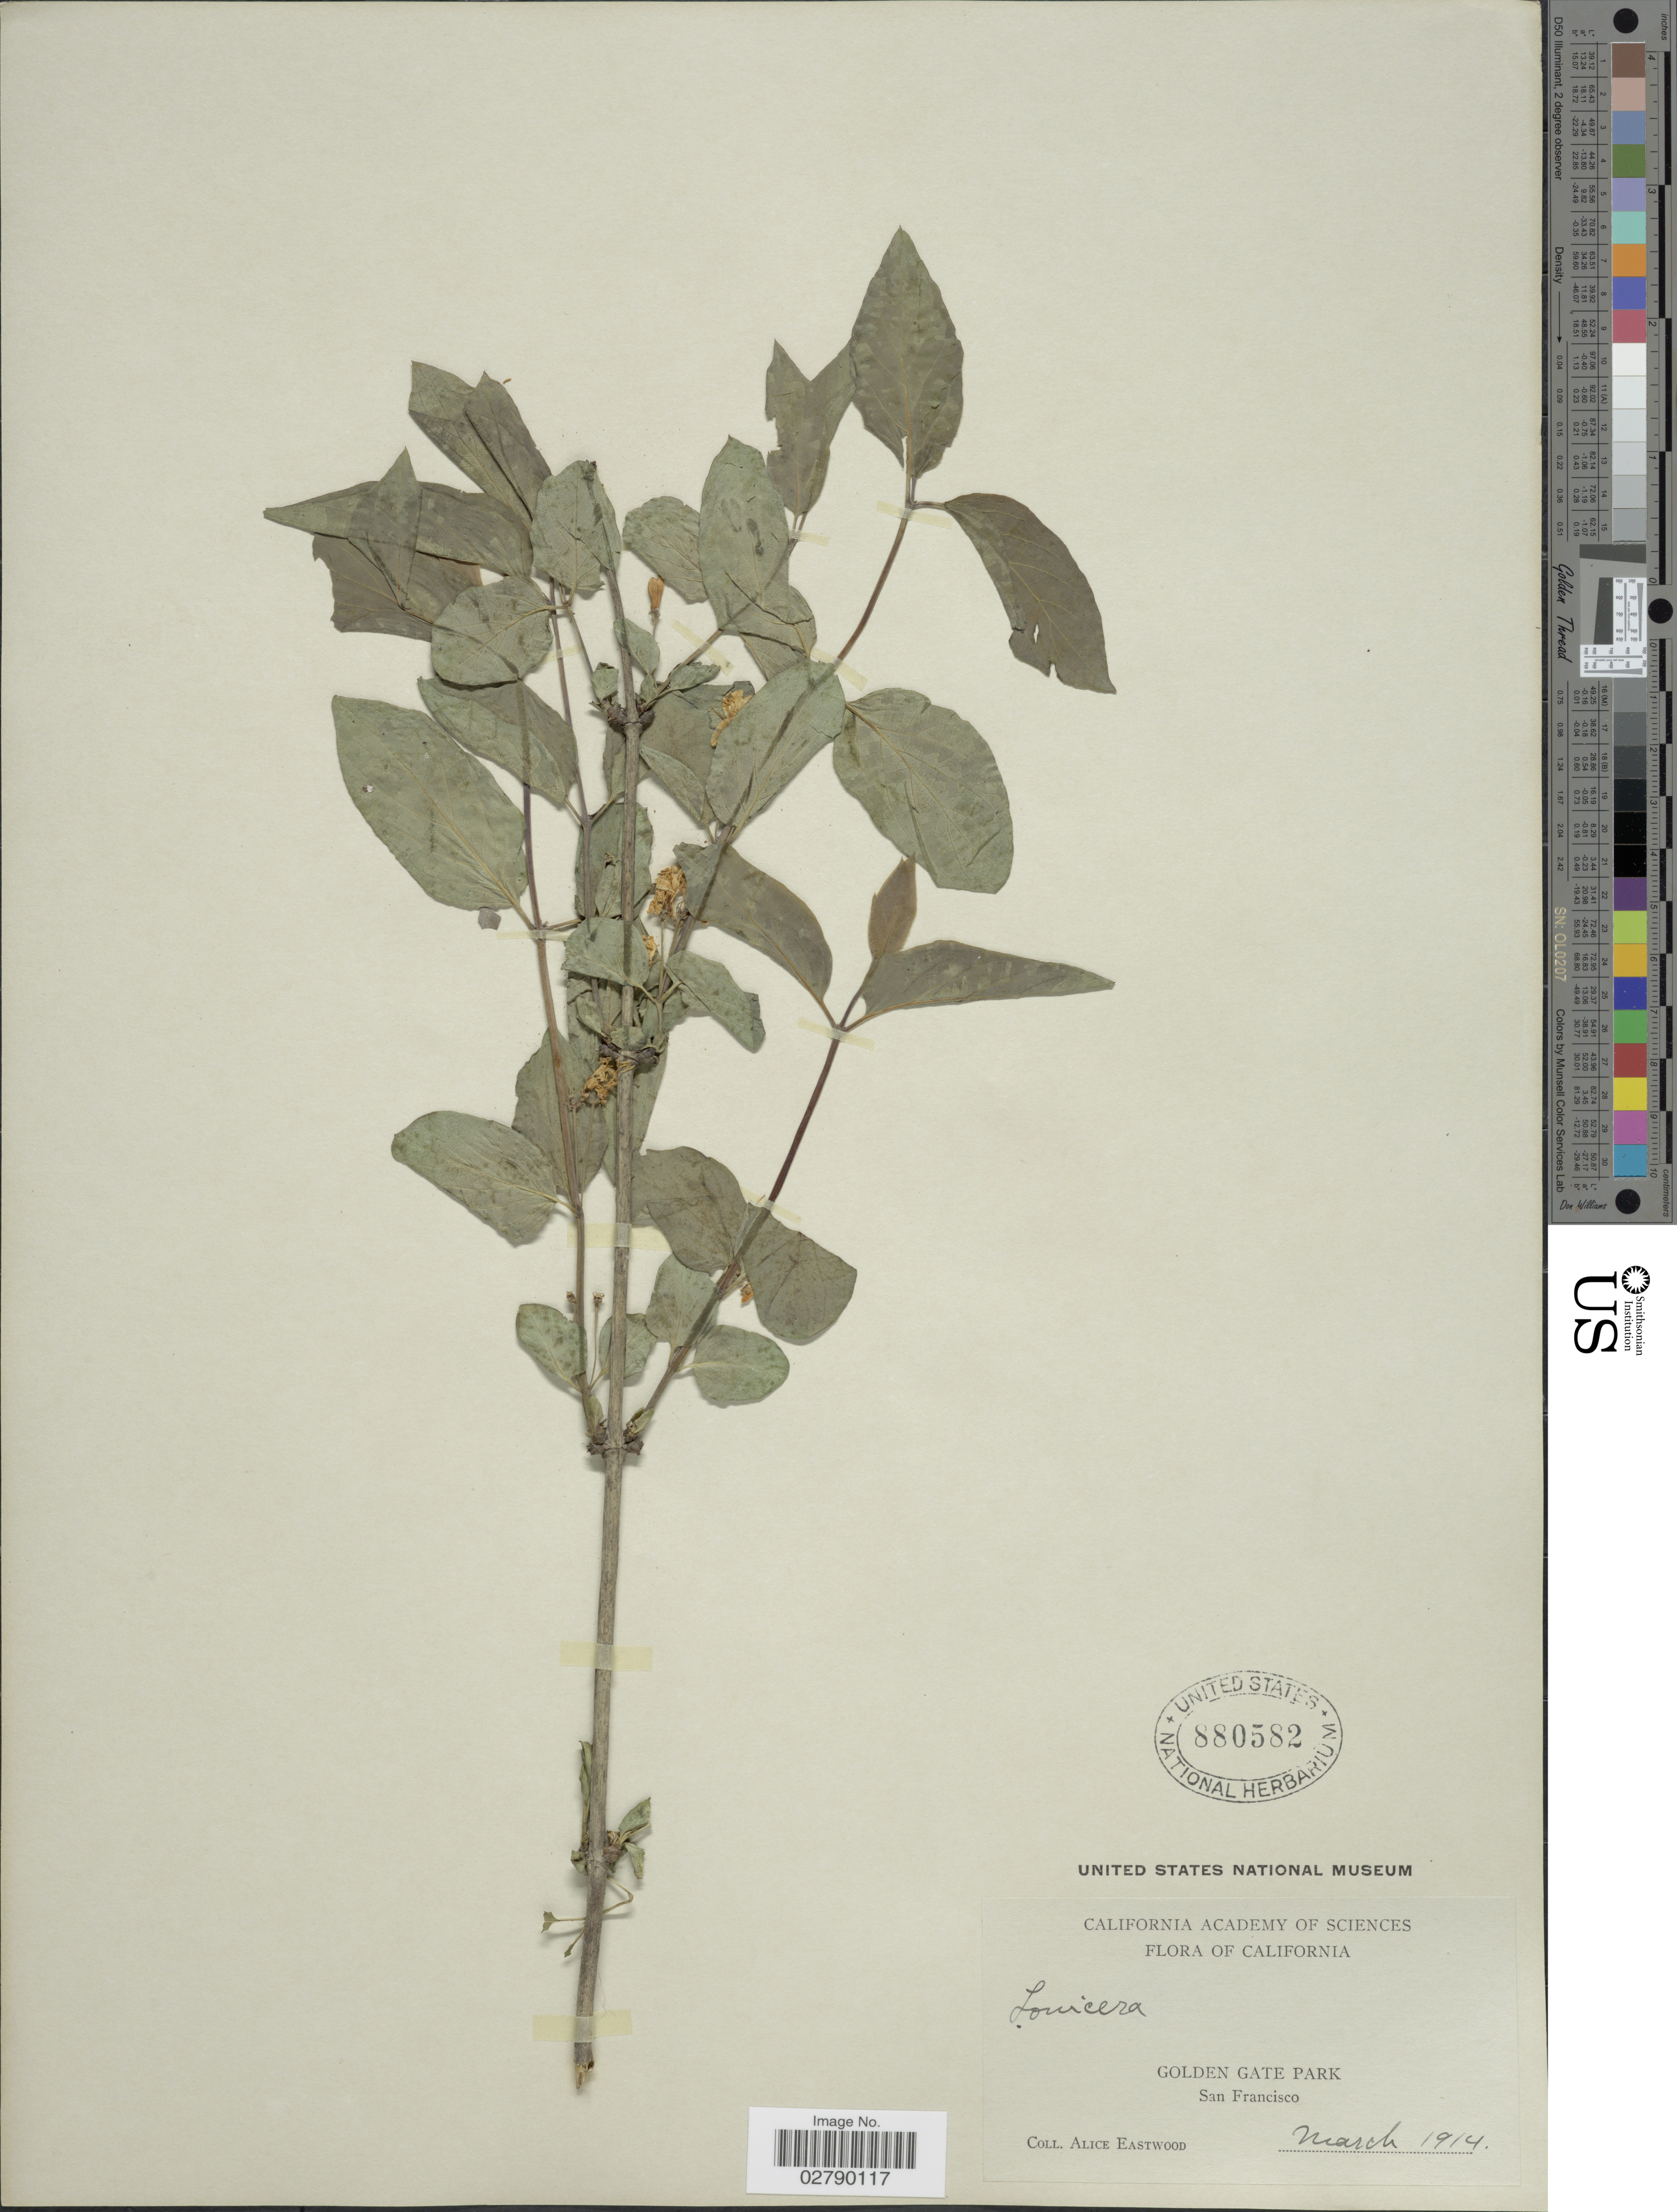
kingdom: Plantae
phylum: Tracheophyta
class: Magnoliopsida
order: Dipsacales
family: Caprifoliaceae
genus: Lonicera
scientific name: Lonicera sp.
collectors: A. Eastwood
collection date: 1914-03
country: United States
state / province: California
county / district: San Francisco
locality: Golden Gate Park. San Francisco.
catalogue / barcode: US 880582